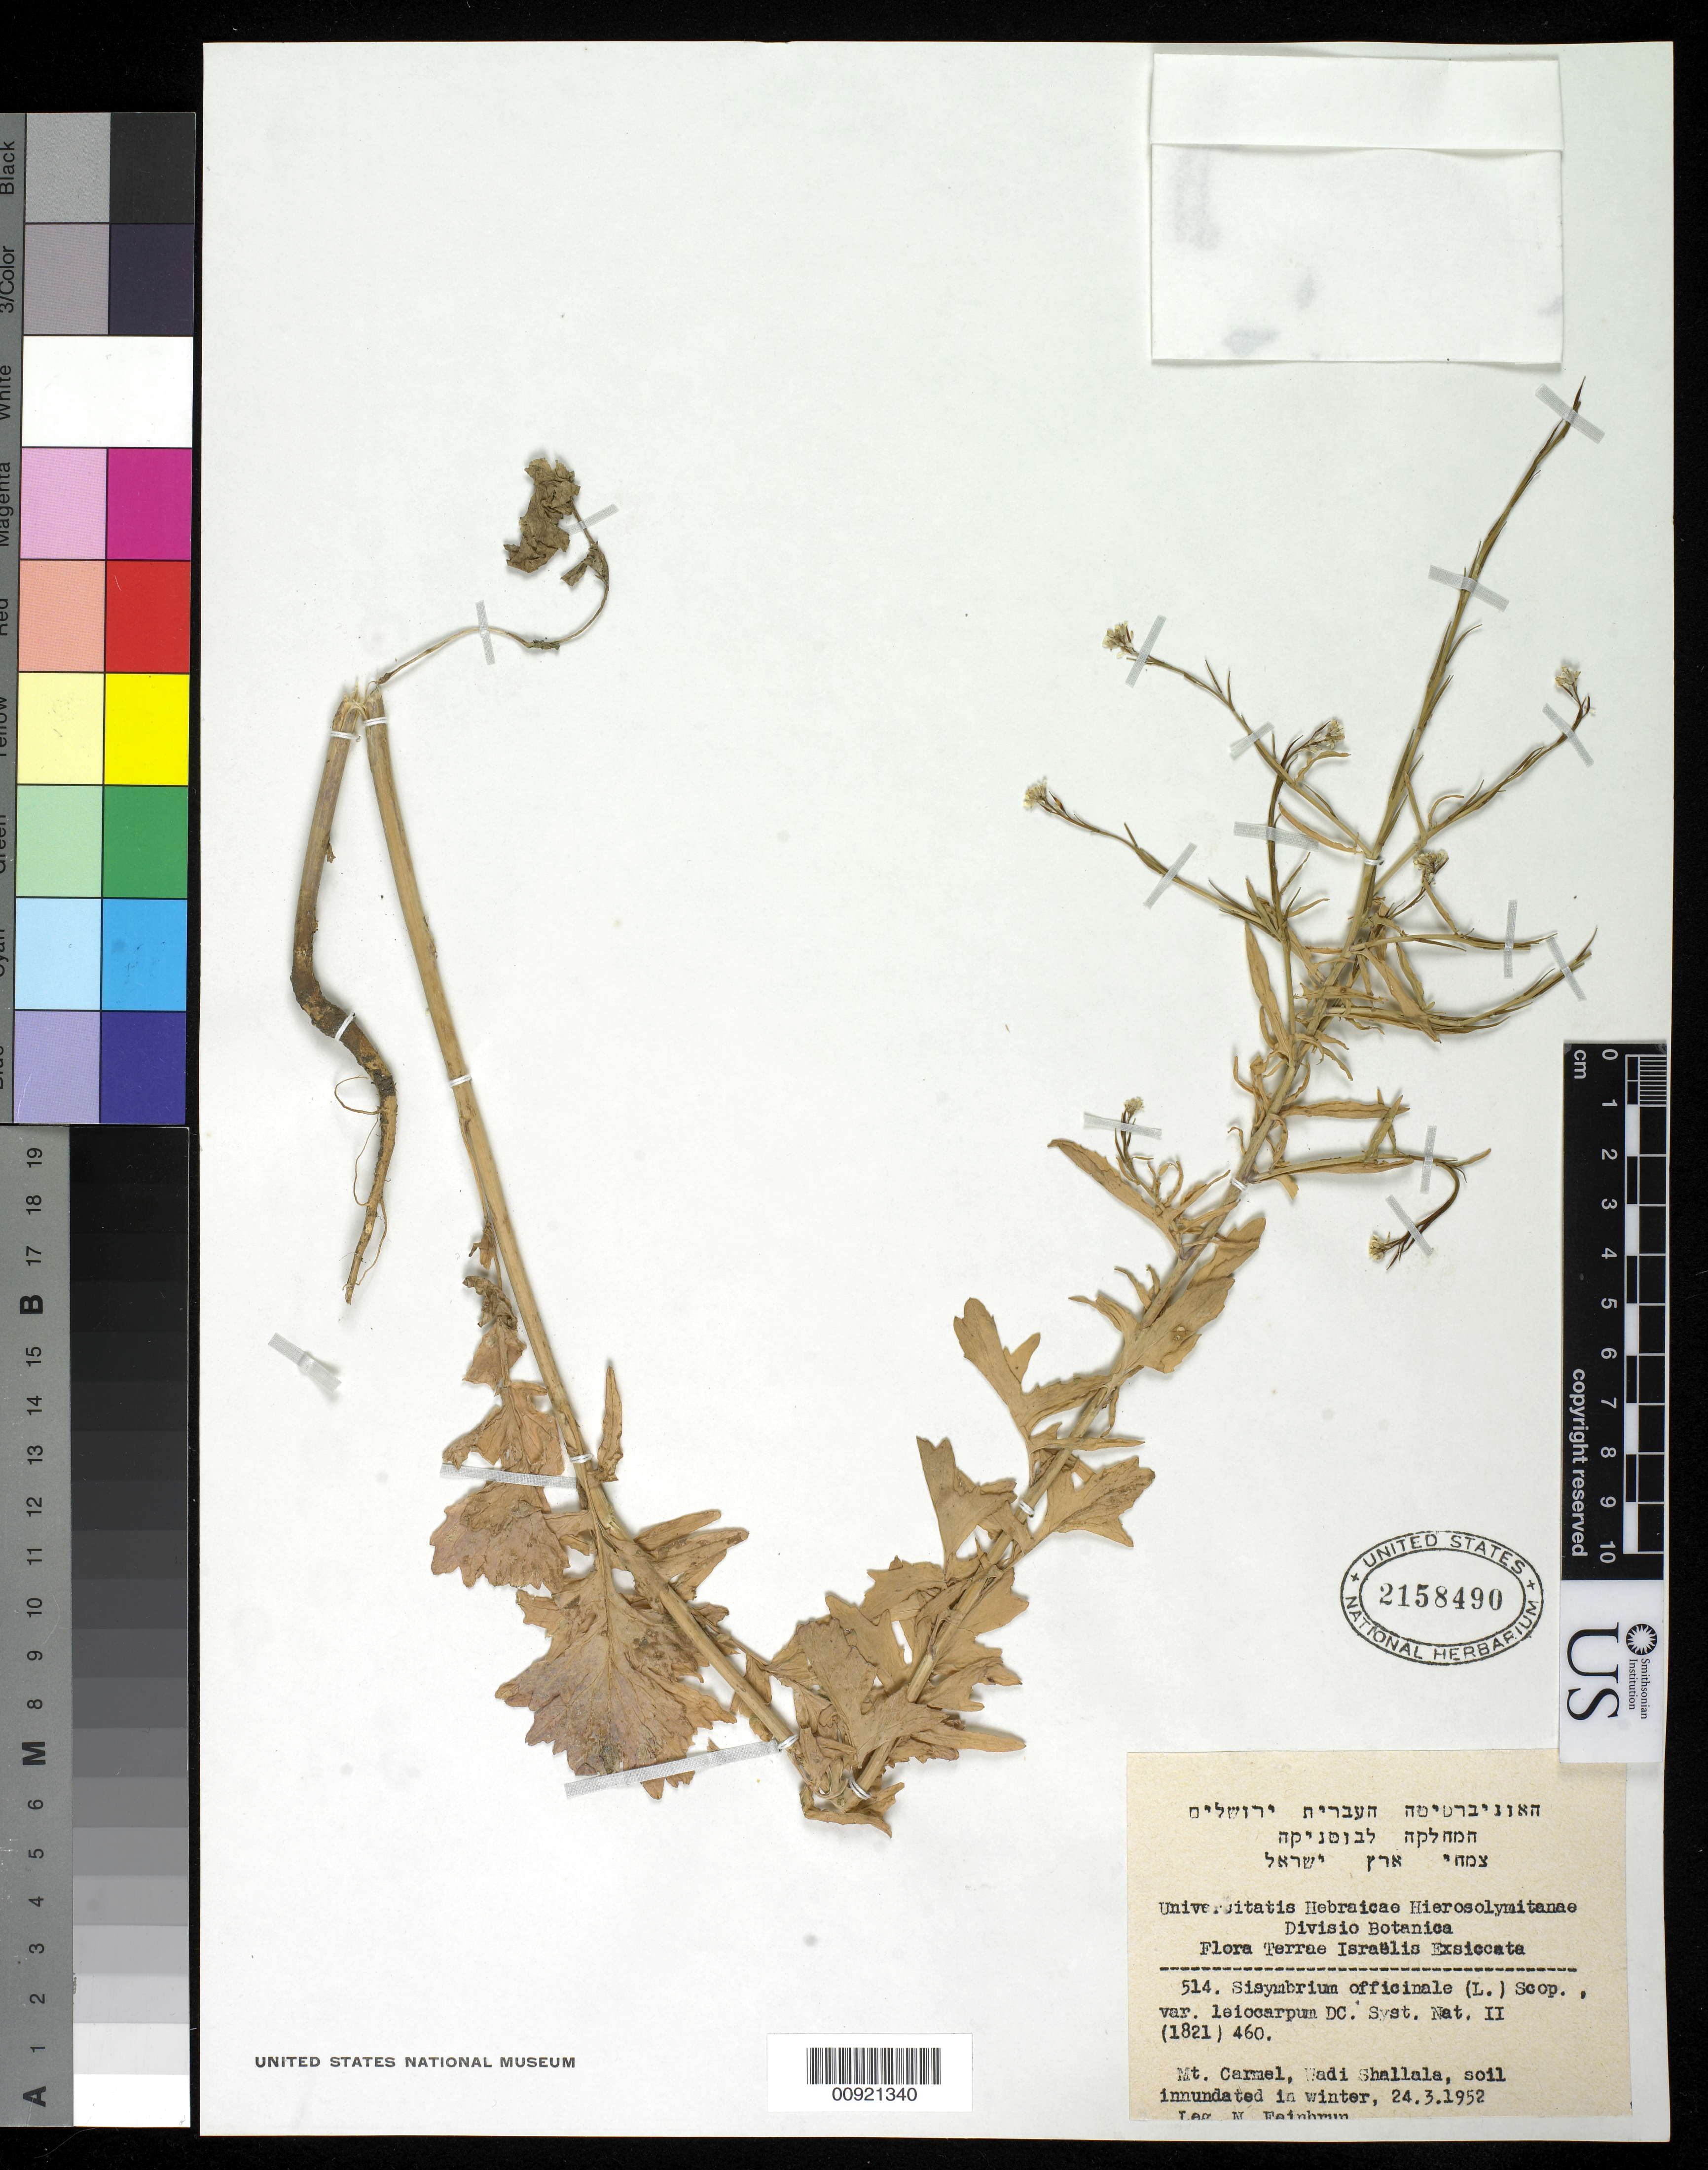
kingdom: Plantae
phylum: Tracheophyta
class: Magnoliopsida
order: Brassicales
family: Brassicaceae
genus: Sisymbrium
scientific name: Sisymbrium officinale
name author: (L.) Scop.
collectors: N. Feinbrun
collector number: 514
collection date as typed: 24 Mar 1952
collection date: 1952-03-24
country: Israel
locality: Mt. Carmel, wadi Shallala.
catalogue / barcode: US 2158490